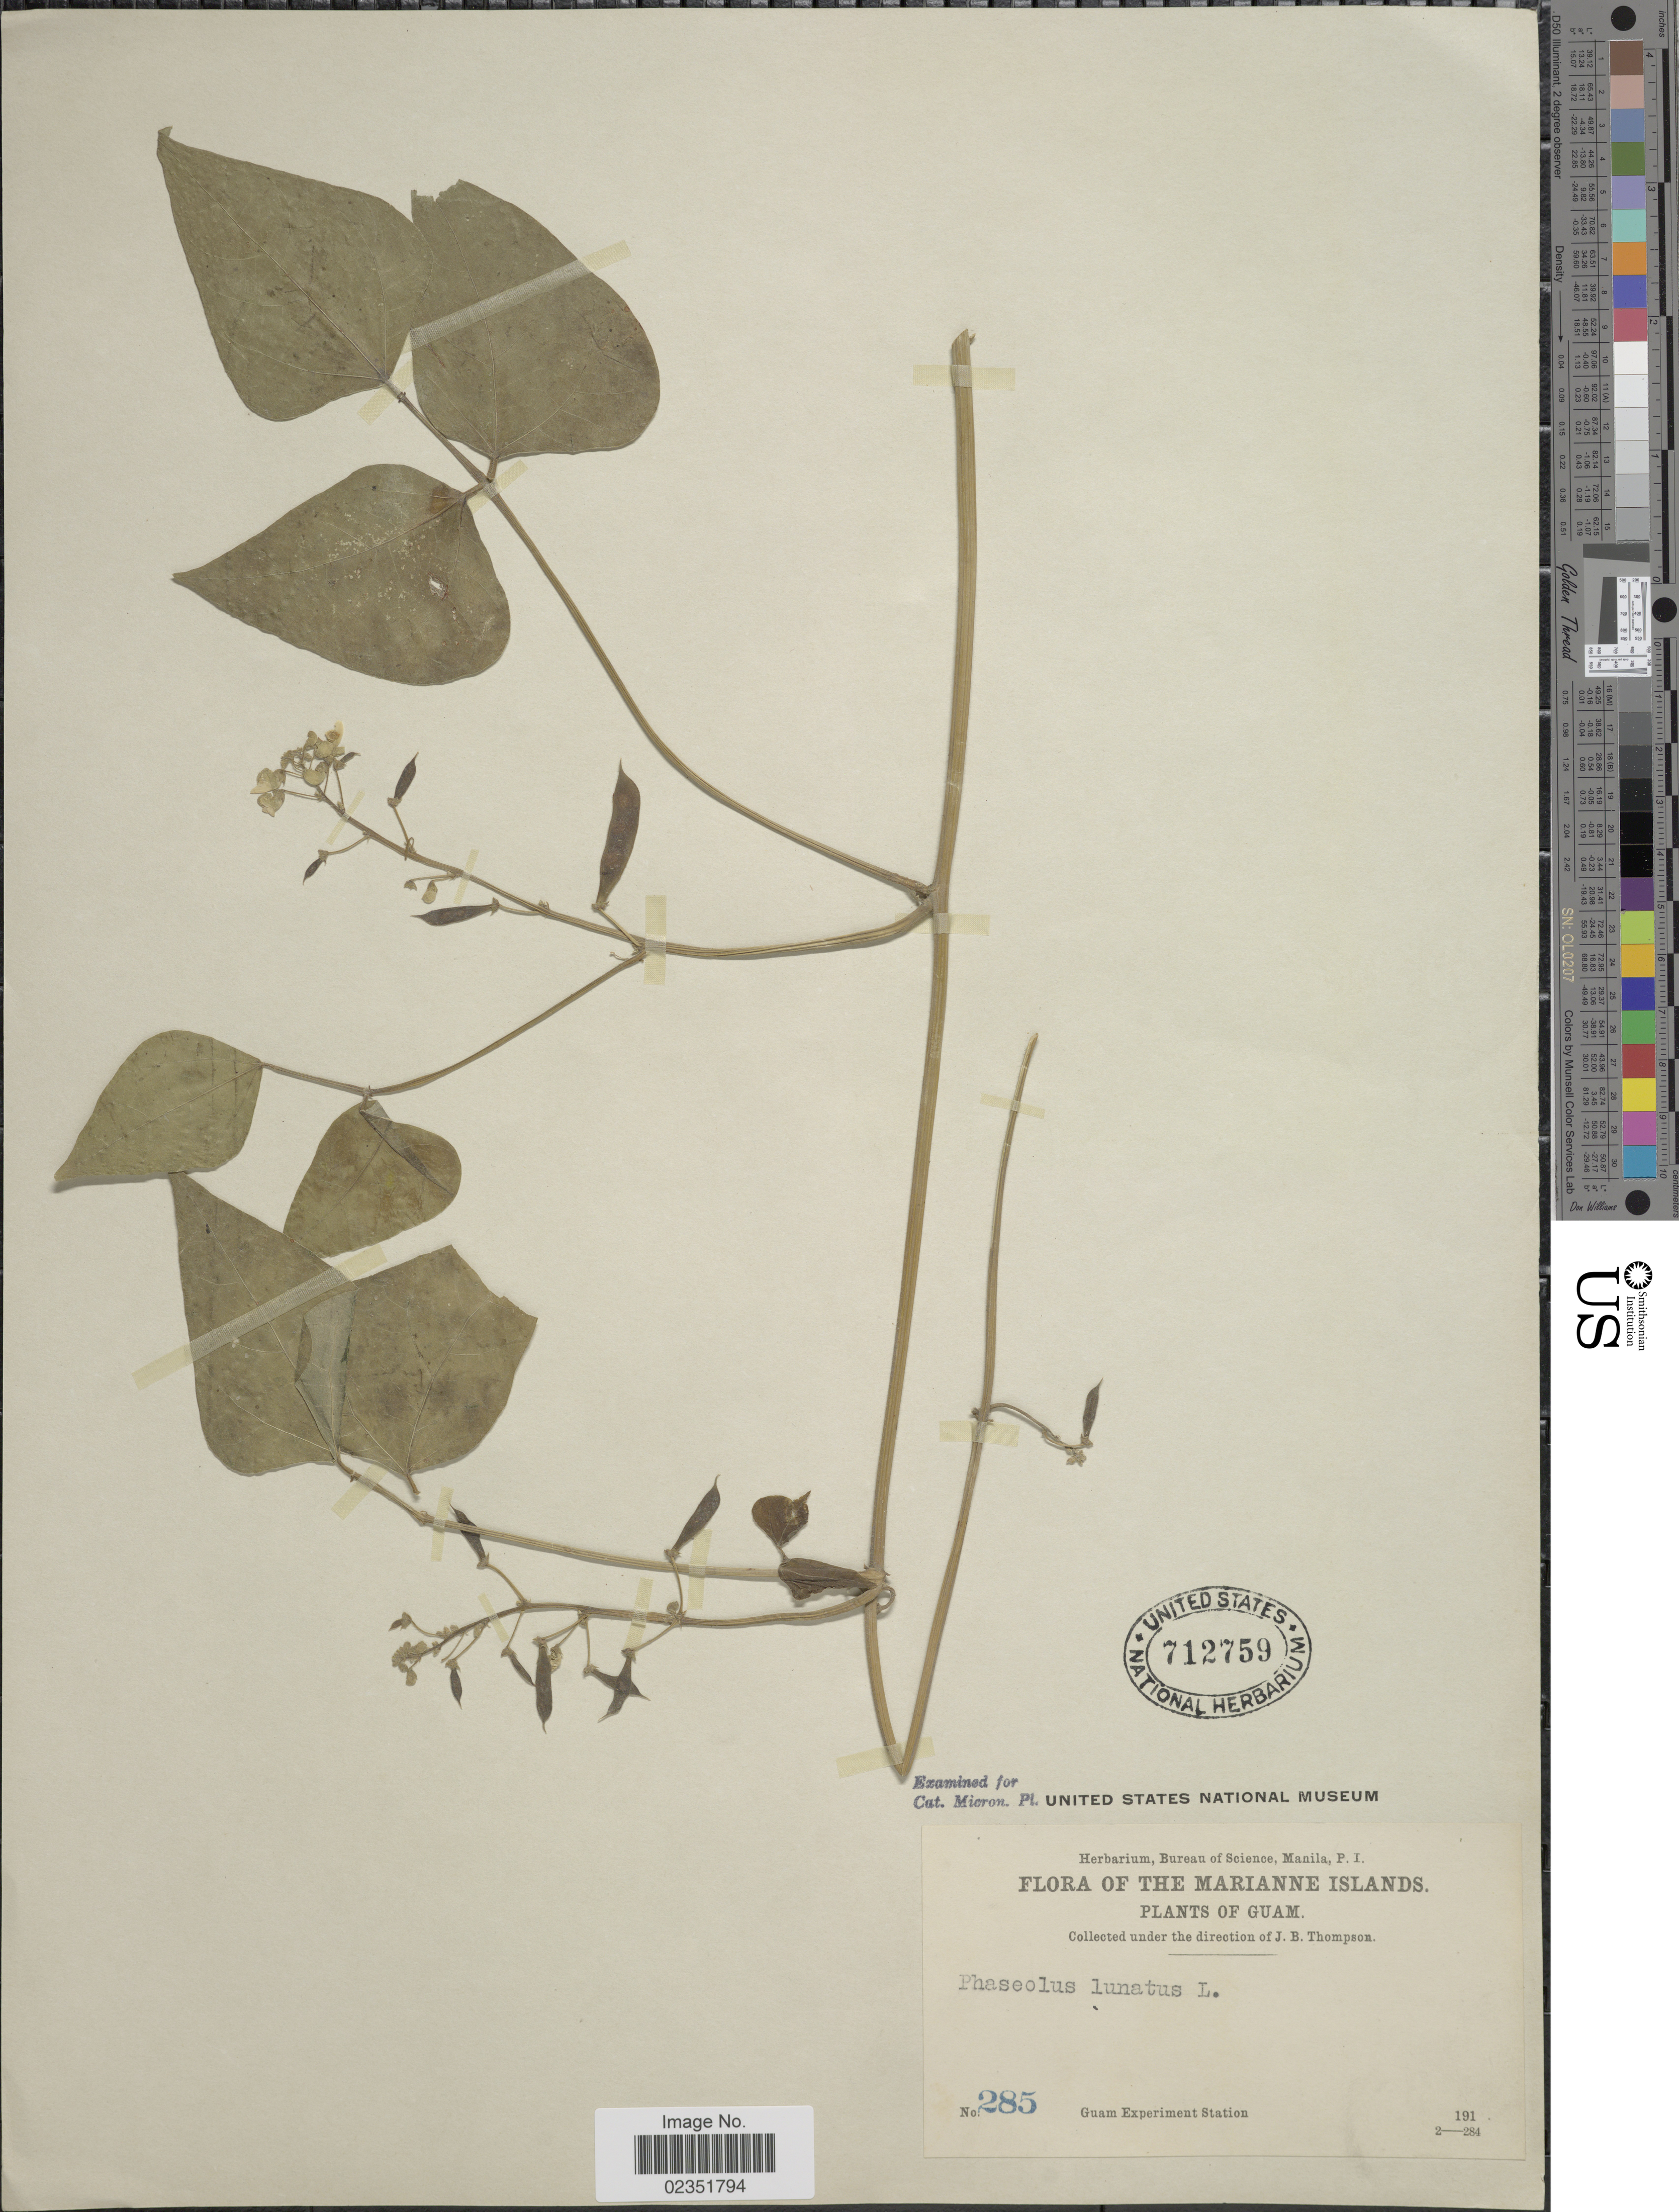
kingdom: Plantae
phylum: Tracheophyta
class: Magnoliopsida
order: Fabales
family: Fabaceae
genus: Phaseolus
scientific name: Phaseolus lunatus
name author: L.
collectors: Guam Exp. Sta.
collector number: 285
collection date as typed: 191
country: Guam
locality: The Marianne Islands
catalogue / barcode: US 712759